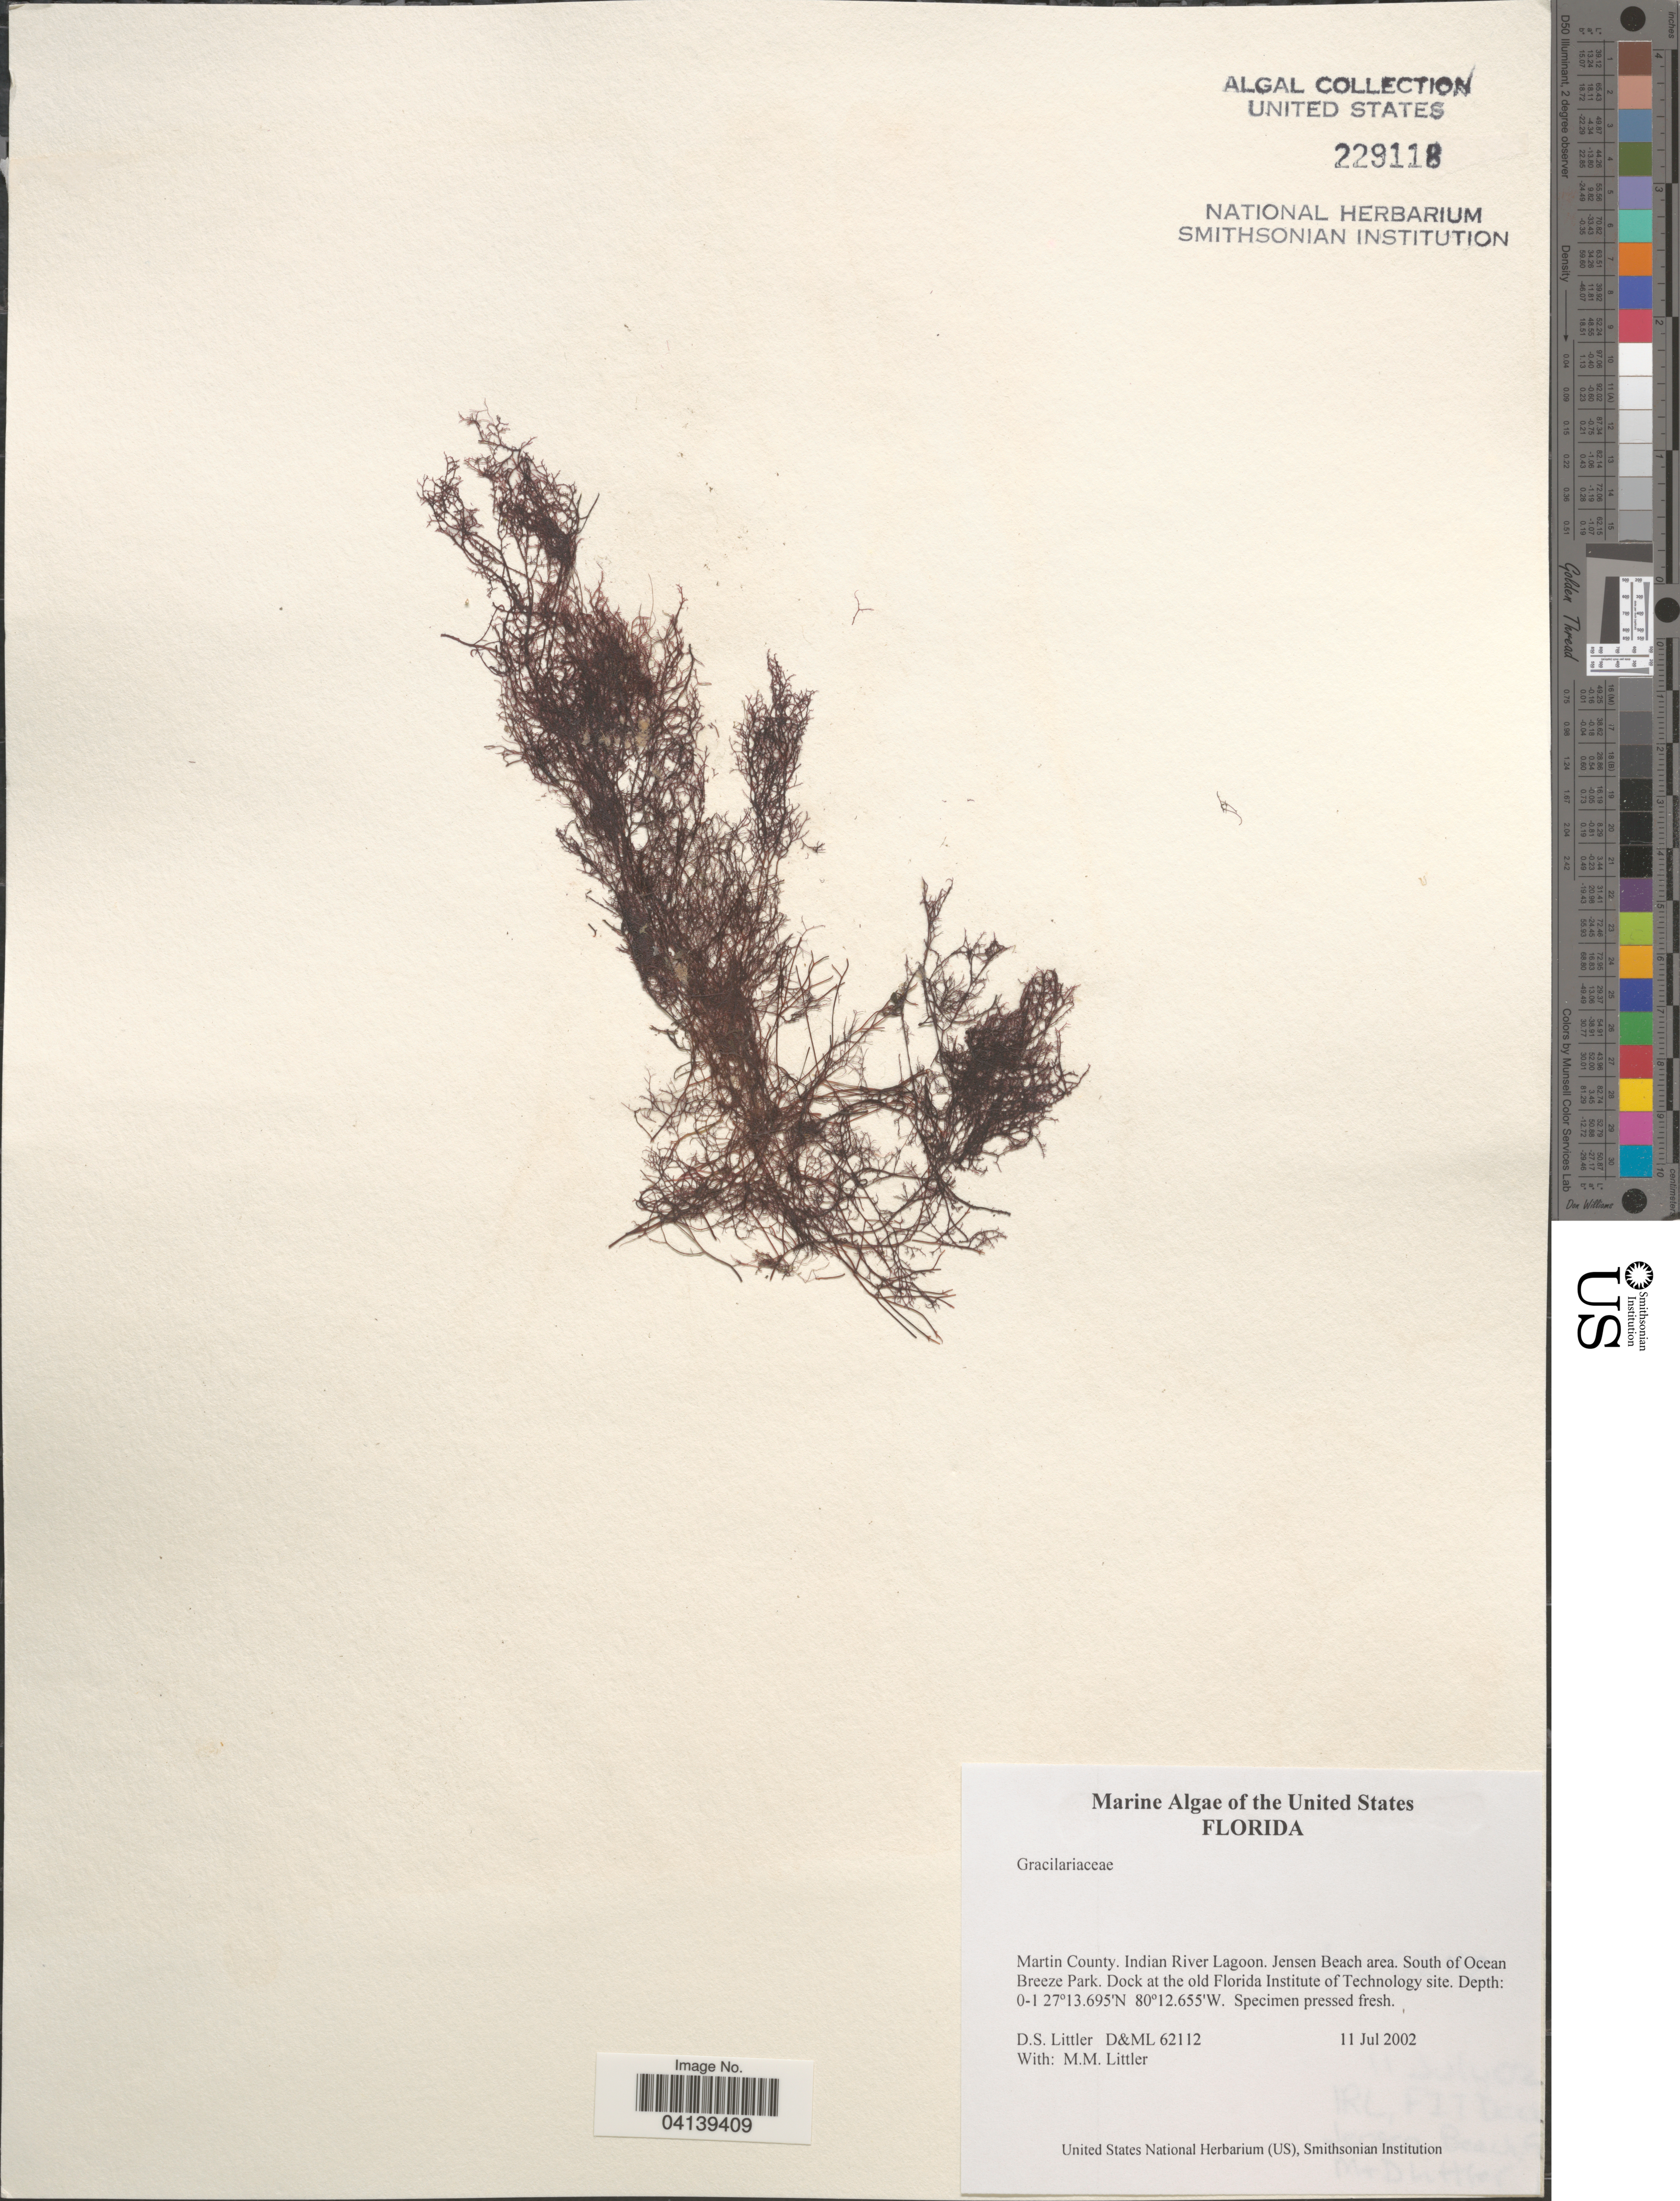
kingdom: Plantae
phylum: Rhodophyta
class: Florideophyceae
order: Gracilariales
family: Gracilariaceae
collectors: D. S. Littler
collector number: D&ML62112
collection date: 2002-07-11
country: United States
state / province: Florida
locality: Martin County. Indian River Lagoon. Jensen Beach area. South of Ocean Breeze Park. Dock at the old Florida Institute of Technology site.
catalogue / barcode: US 229118